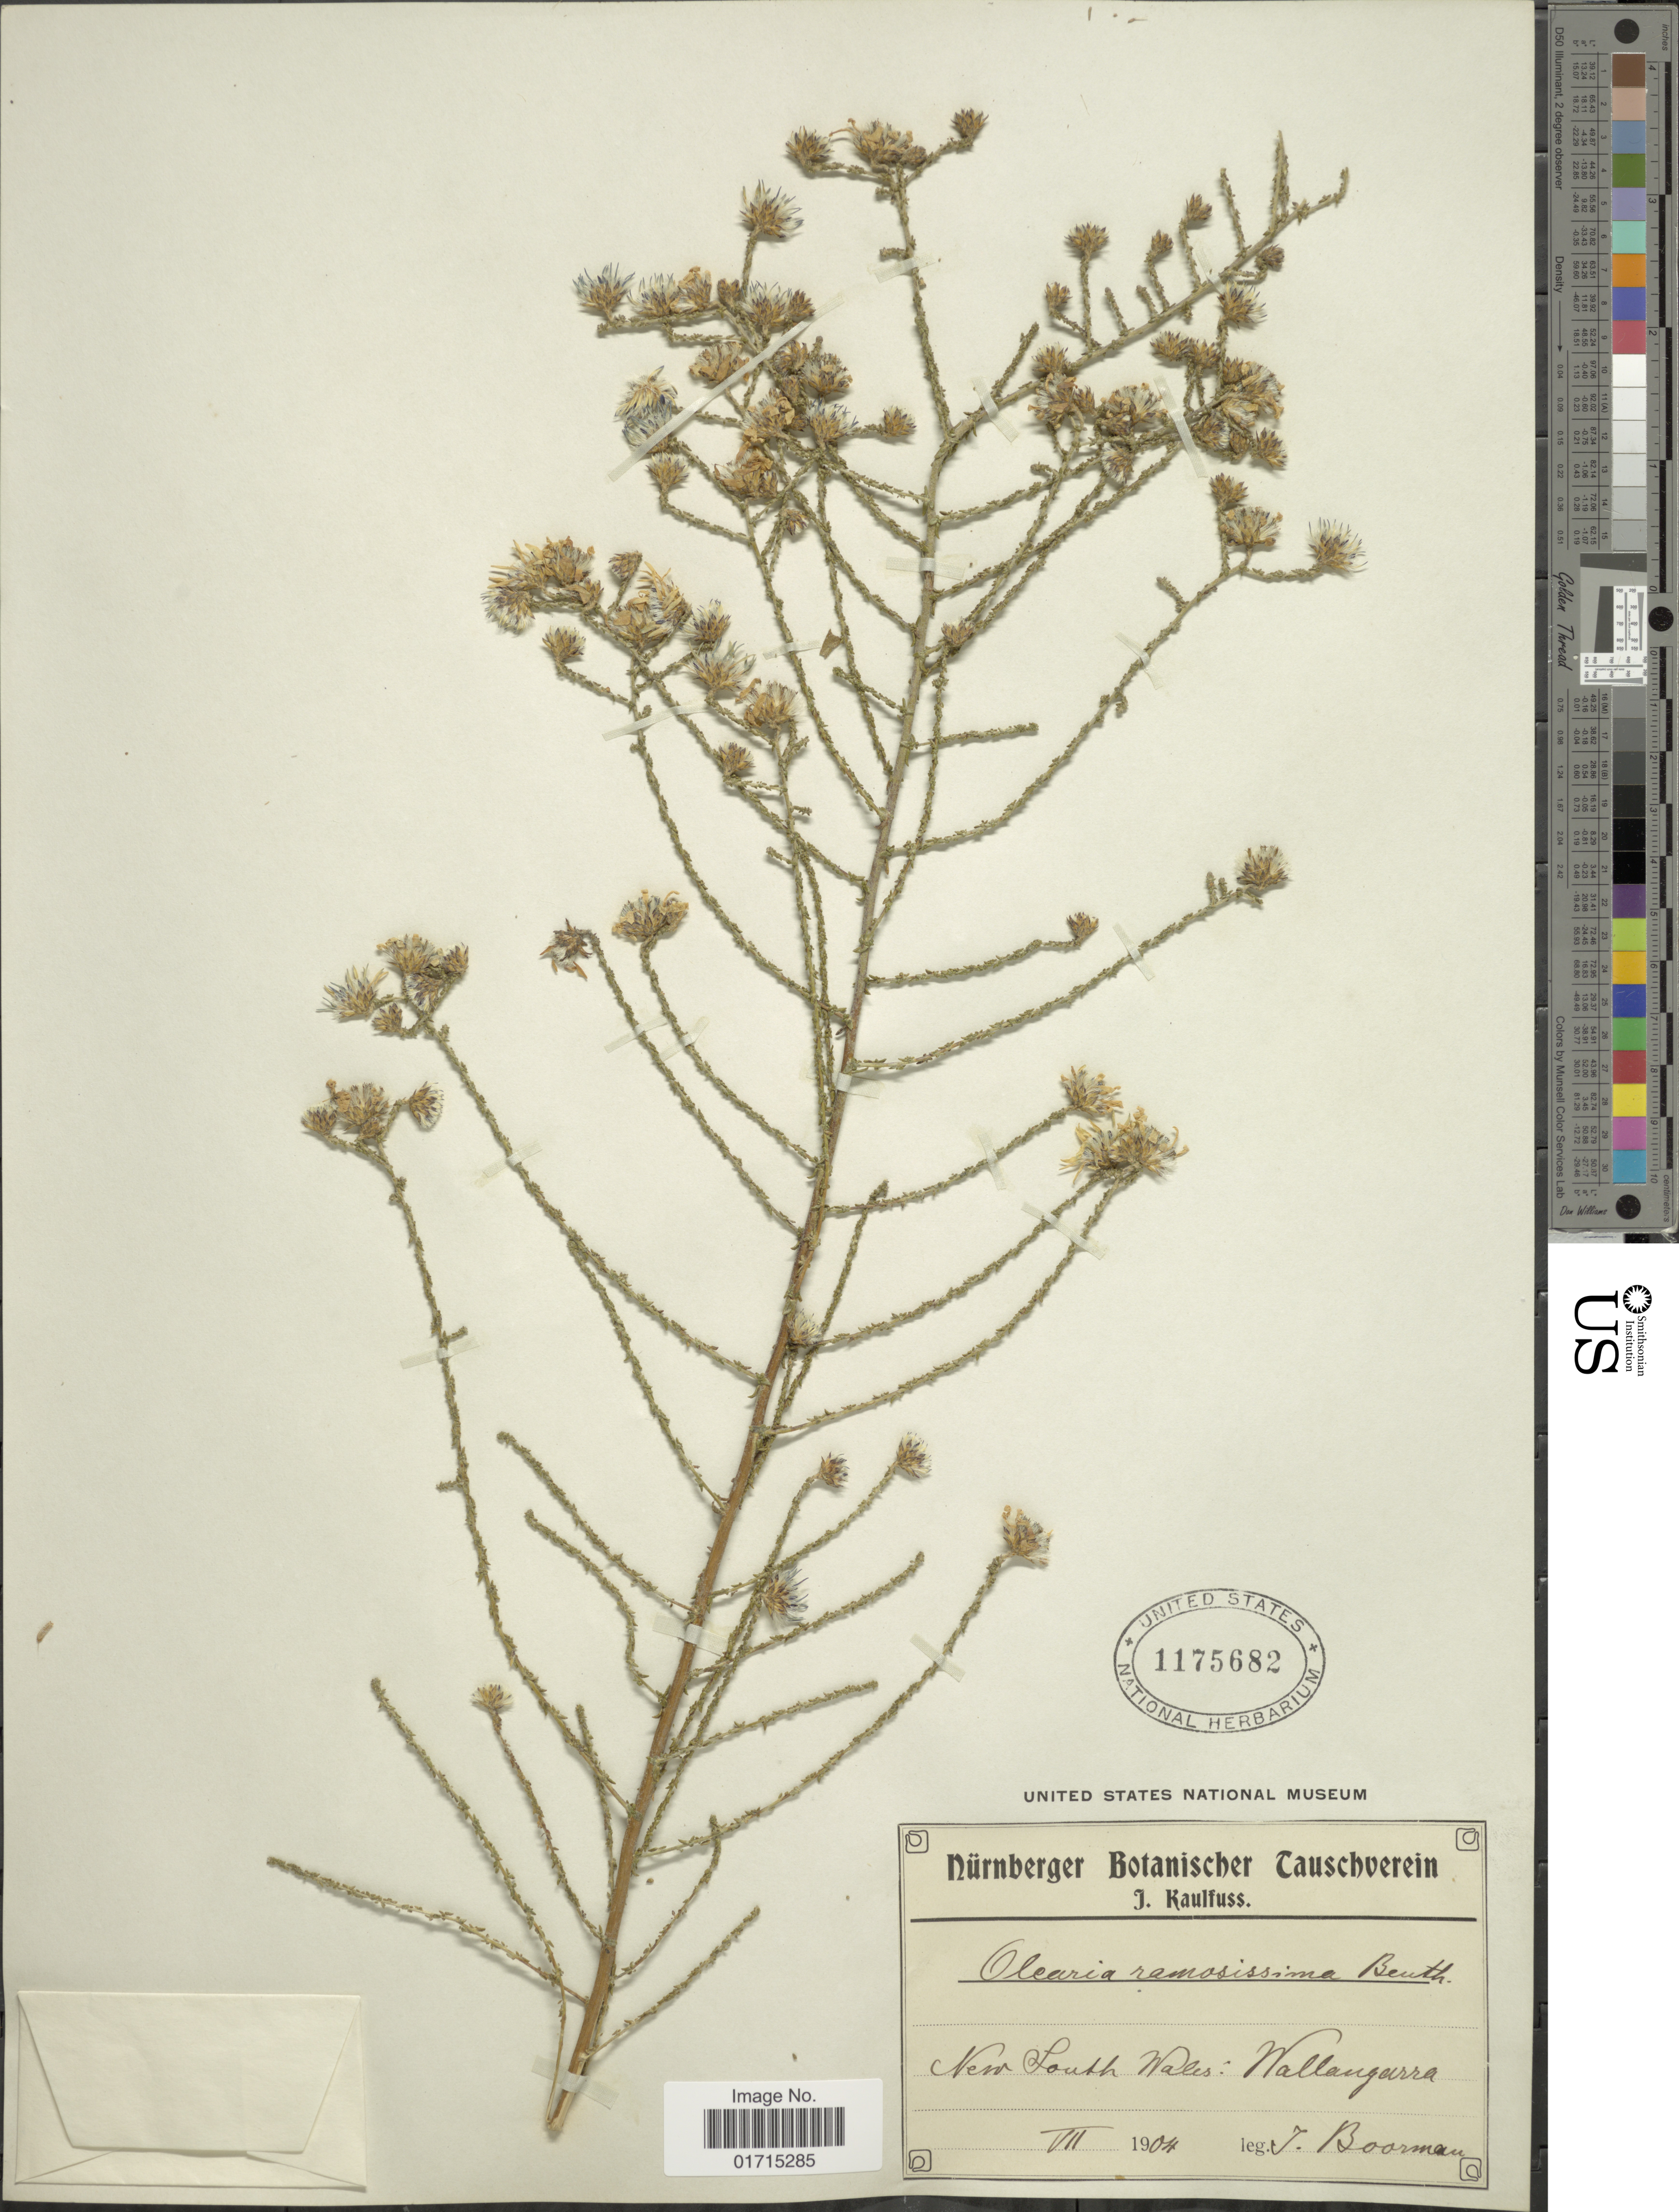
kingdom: Plantae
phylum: Tracheophyta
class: Magnoliopsida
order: Asterales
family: Asteraceae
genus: Olearia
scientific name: Olearia ramosissima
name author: Benth.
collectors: J. Boorman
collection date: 1904-07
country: Australia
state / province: New South Wales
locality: Wallangarra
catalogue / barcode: US 1175682